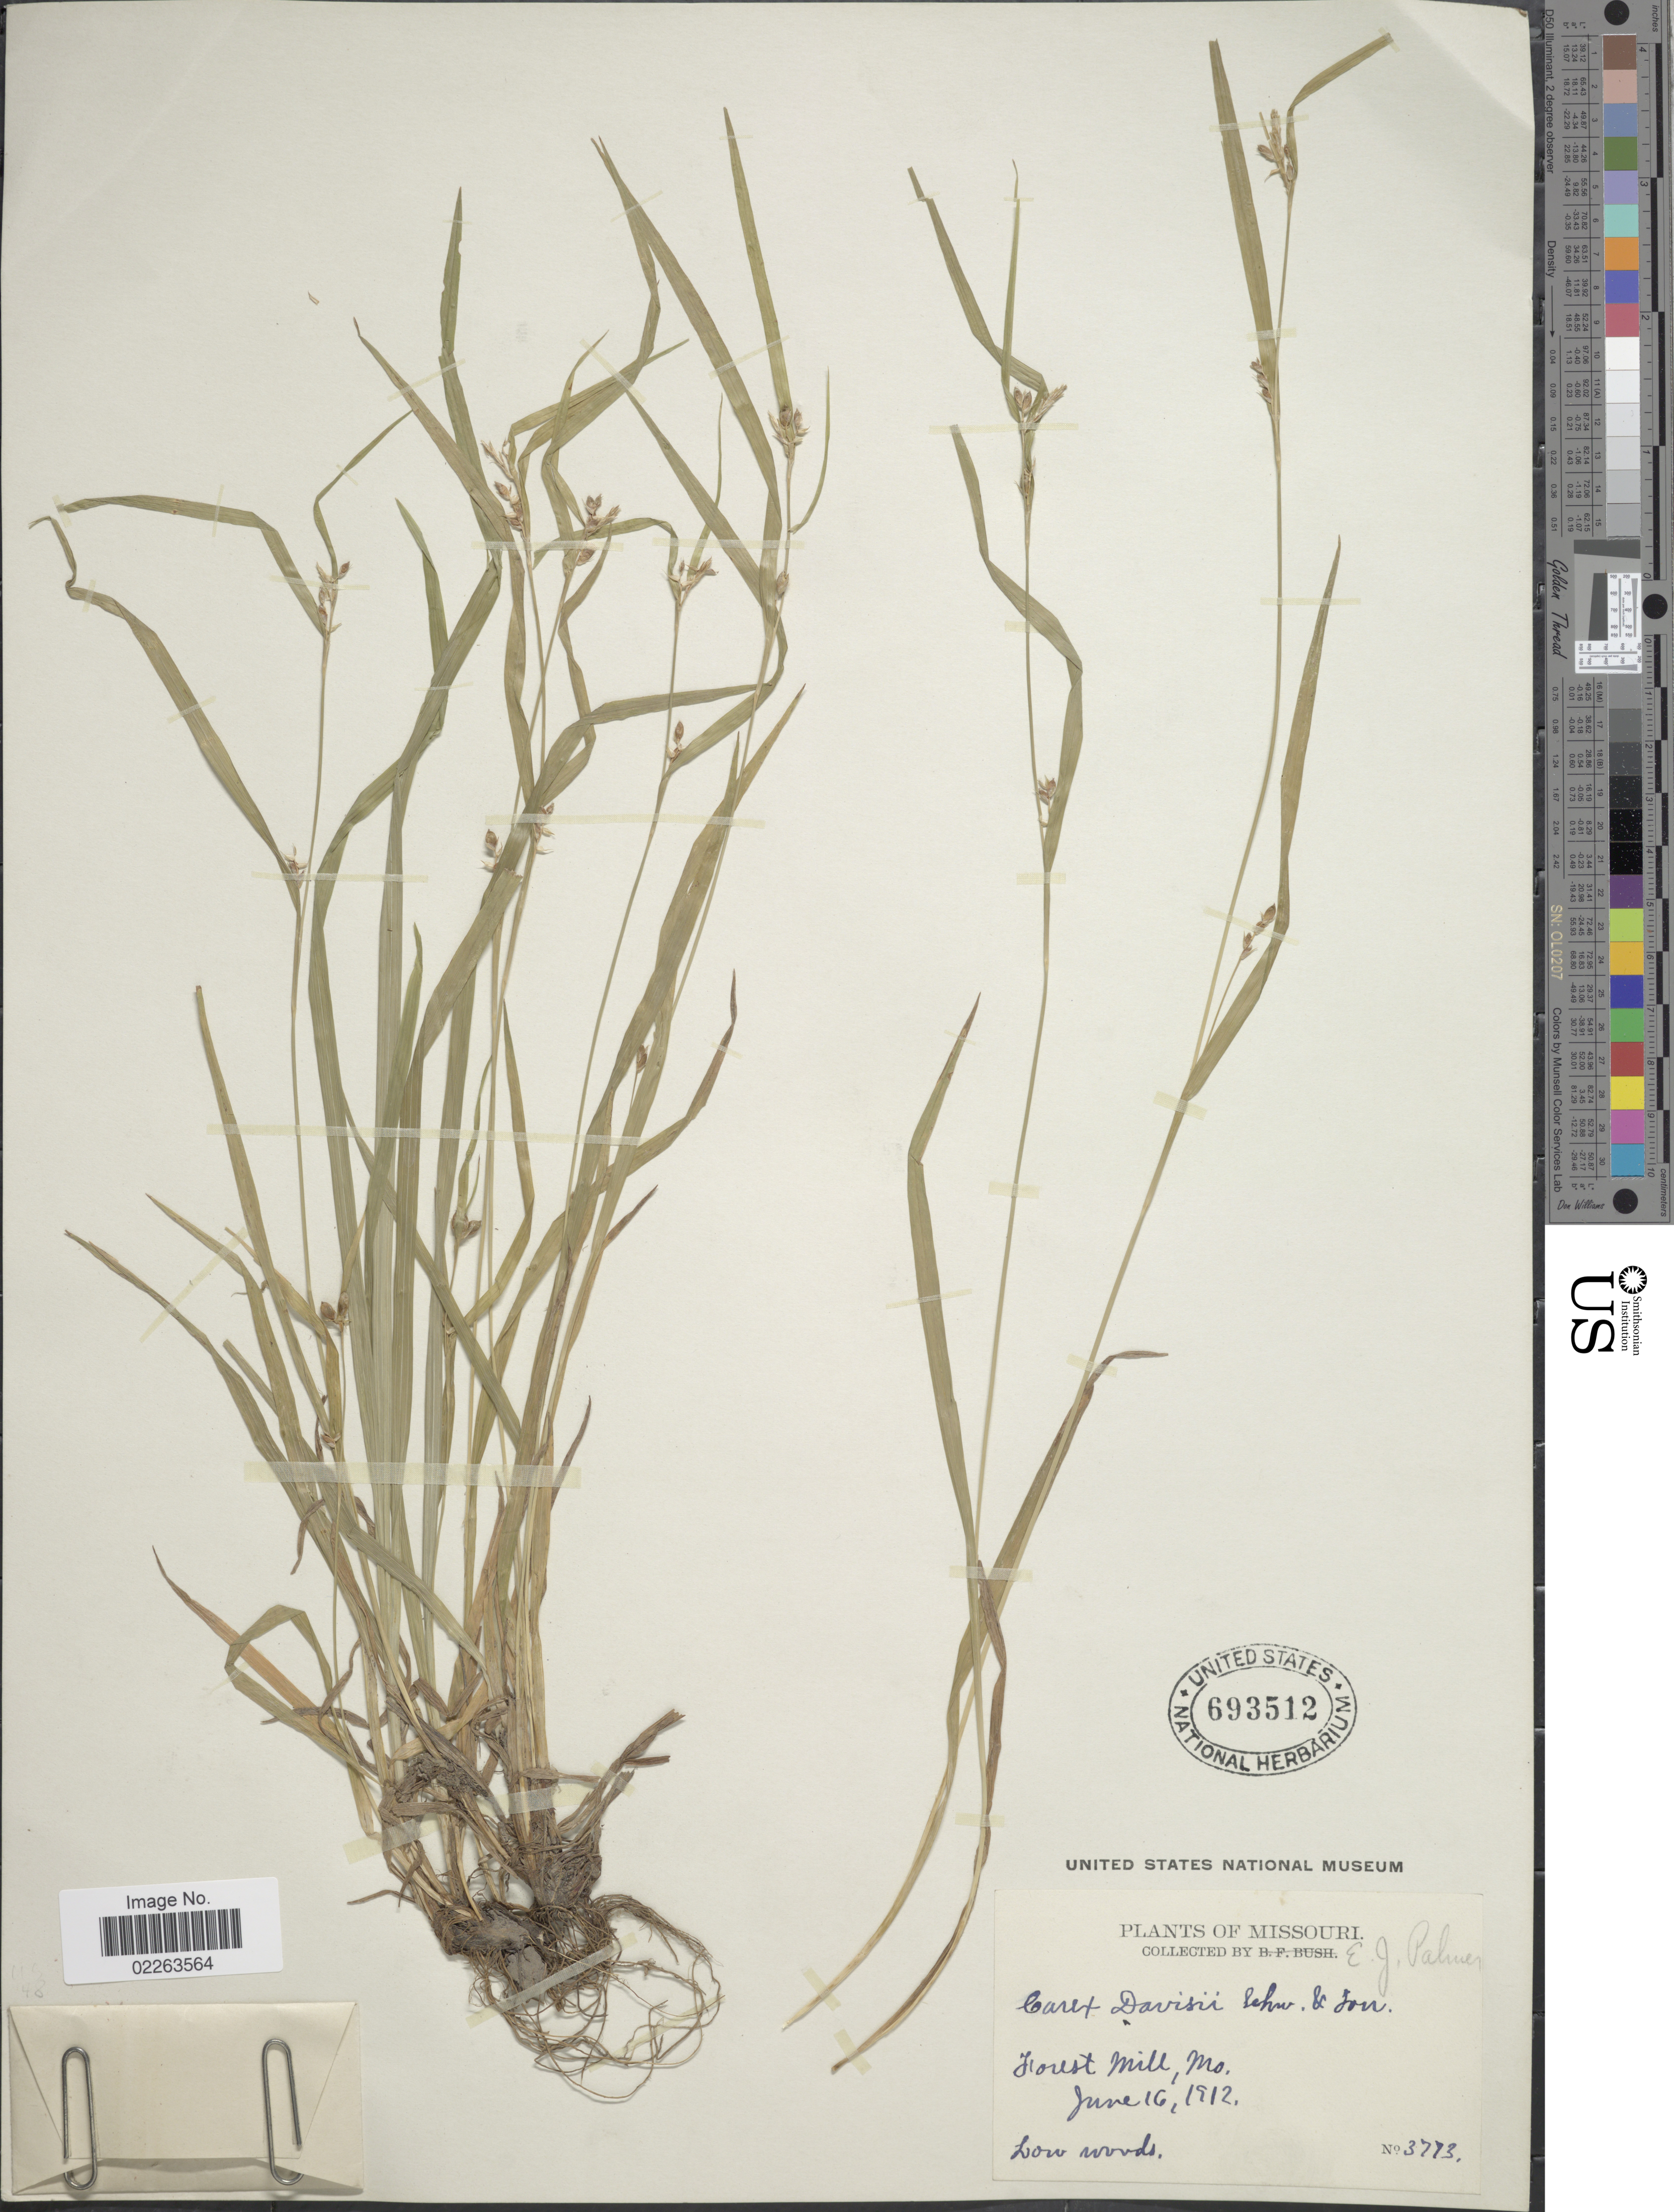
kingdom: Plantae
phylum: Tracheophyta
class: Liliopsida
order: Poales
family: Cyperaceae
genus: Carex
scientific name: Carex davisii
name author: Schwein. & Torr.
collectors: E. J. Palmer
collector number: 3773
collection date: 1912-06-16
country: United States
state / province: Missouri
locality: Forest Mill, Mo. Low woods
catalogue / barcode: US 693512